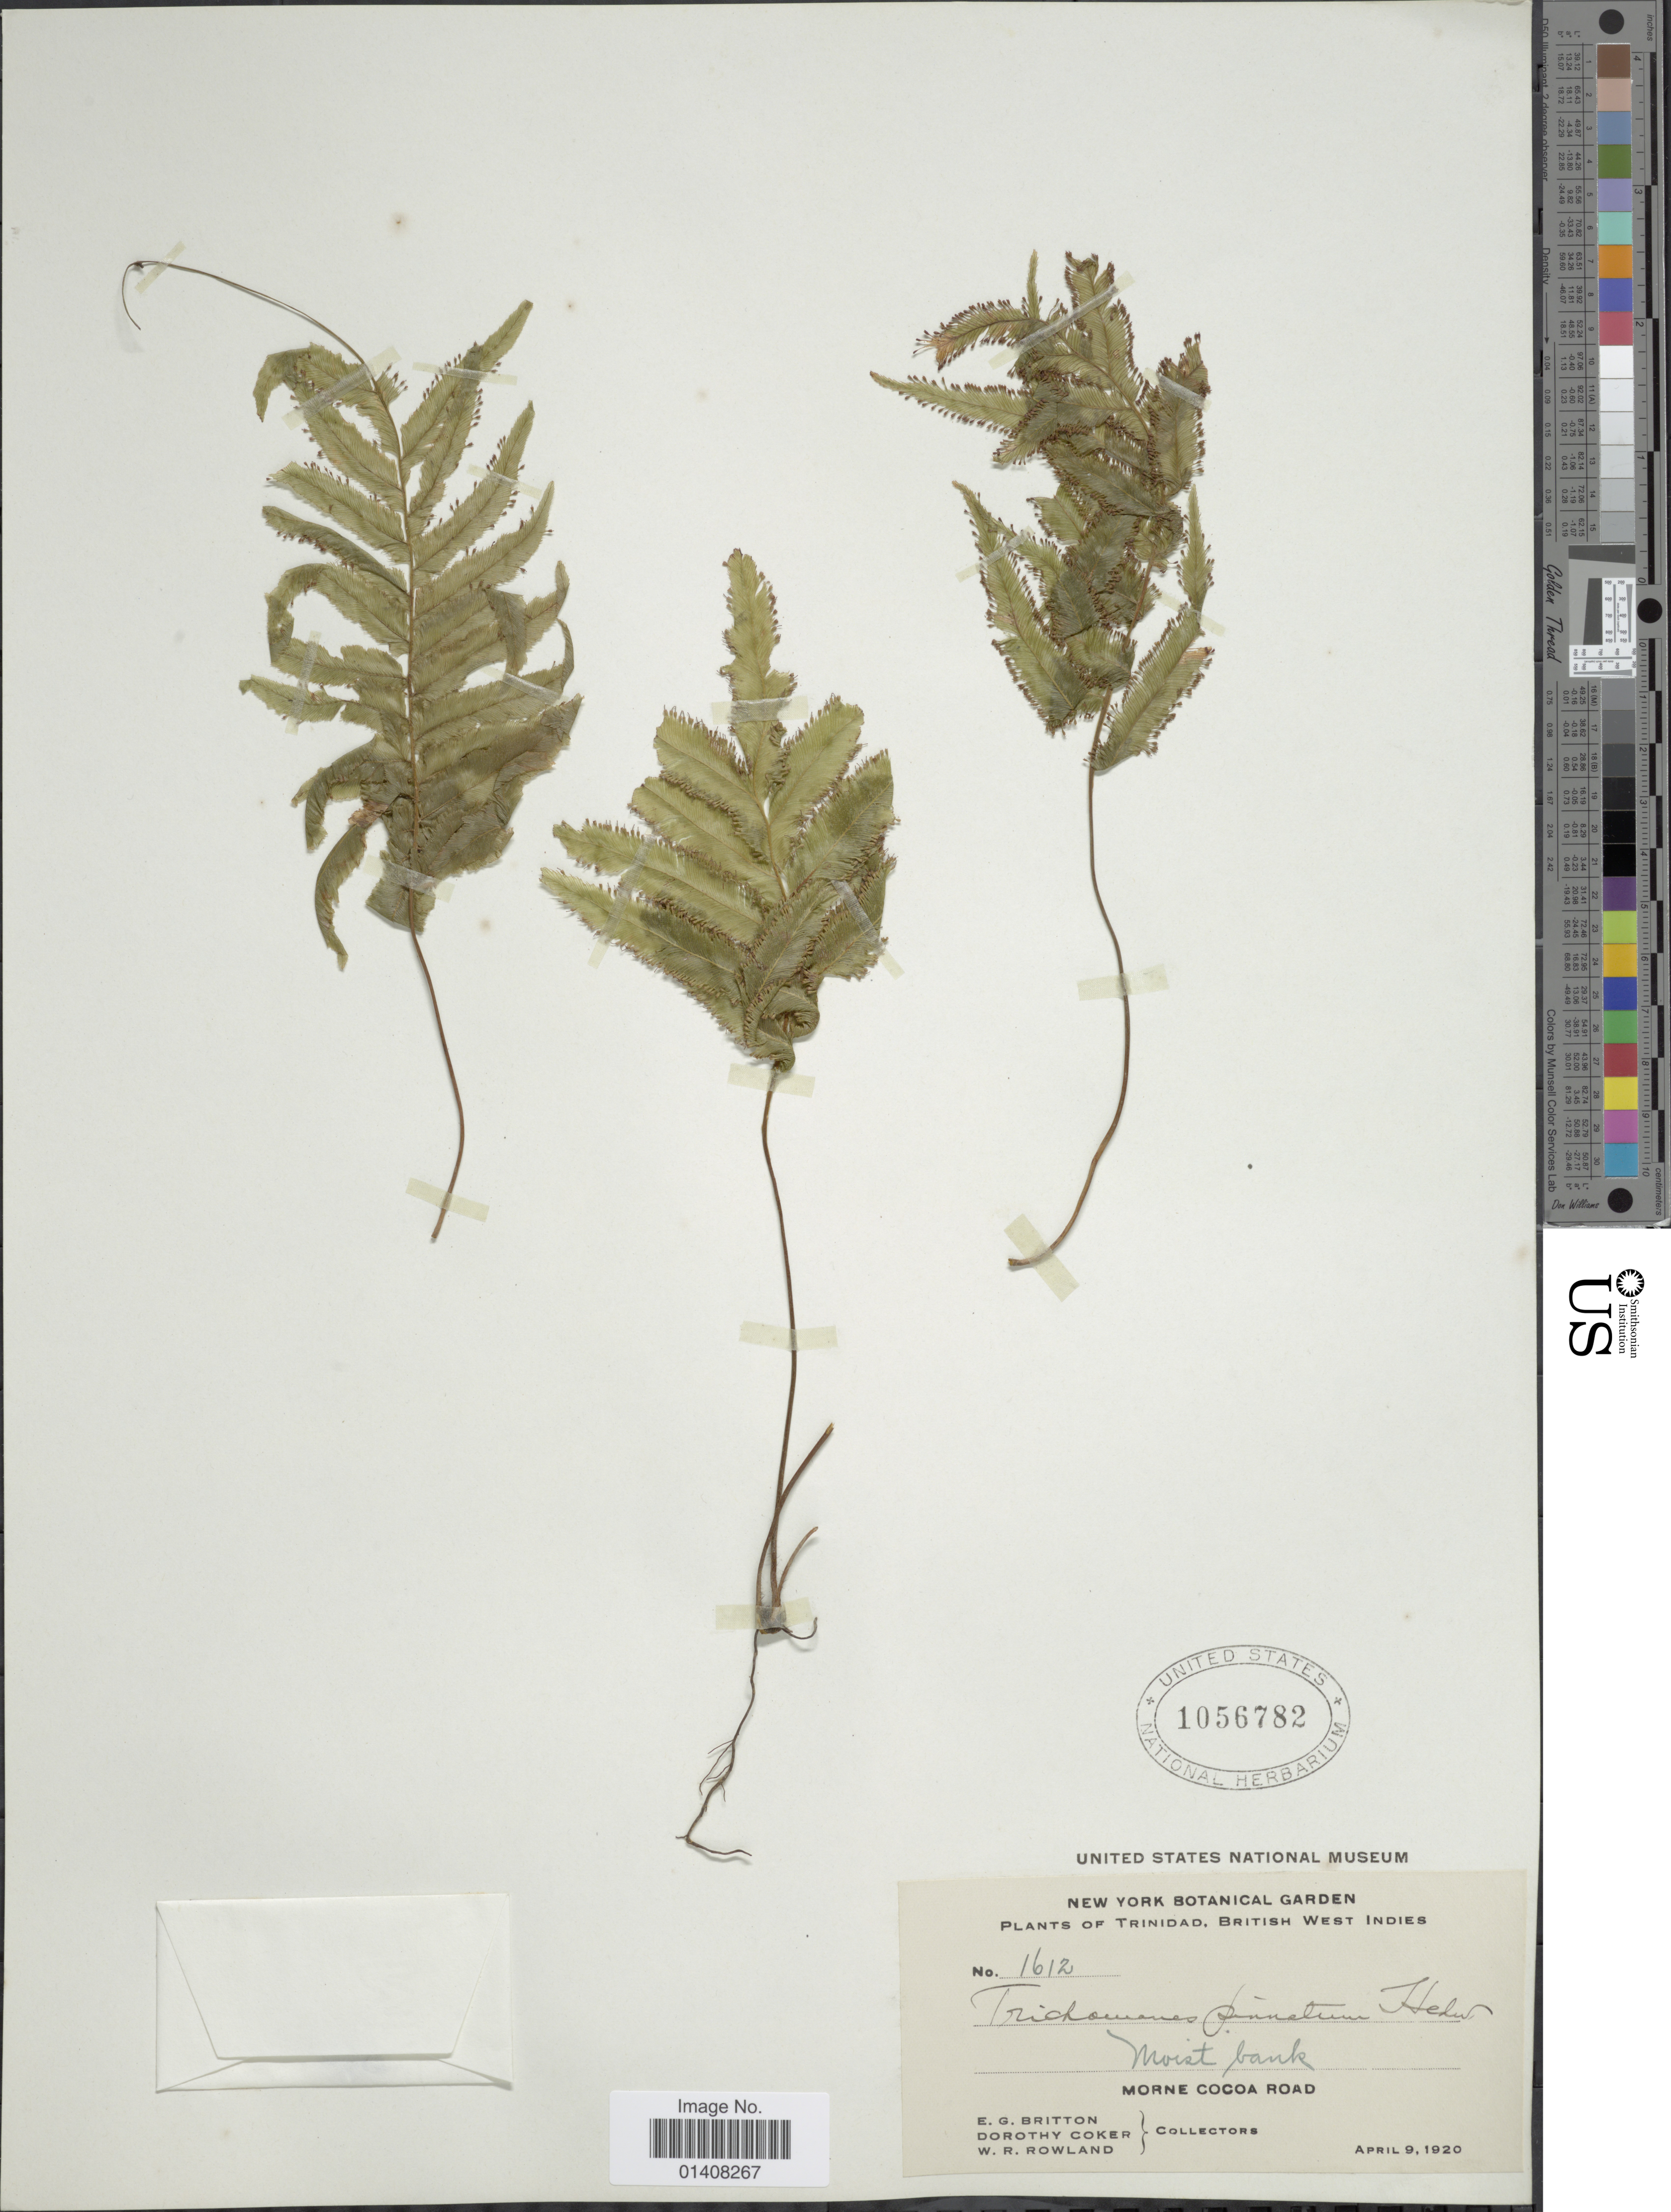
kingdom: Plantae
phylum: Tracheophyta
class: Polypodiopsida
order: Hymenophyllales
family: Hymenophyllaceae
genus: Trichomanes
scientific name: Trichomanes pinnatum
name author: Hedw.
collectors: E. G. Britton, D. Coker & W. Rowland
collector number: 1612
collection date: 1920-04-09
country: Trinidad and Tobago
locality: Trinidad, British West Indies, Morne Cocoa Road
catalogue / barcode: US 1056782